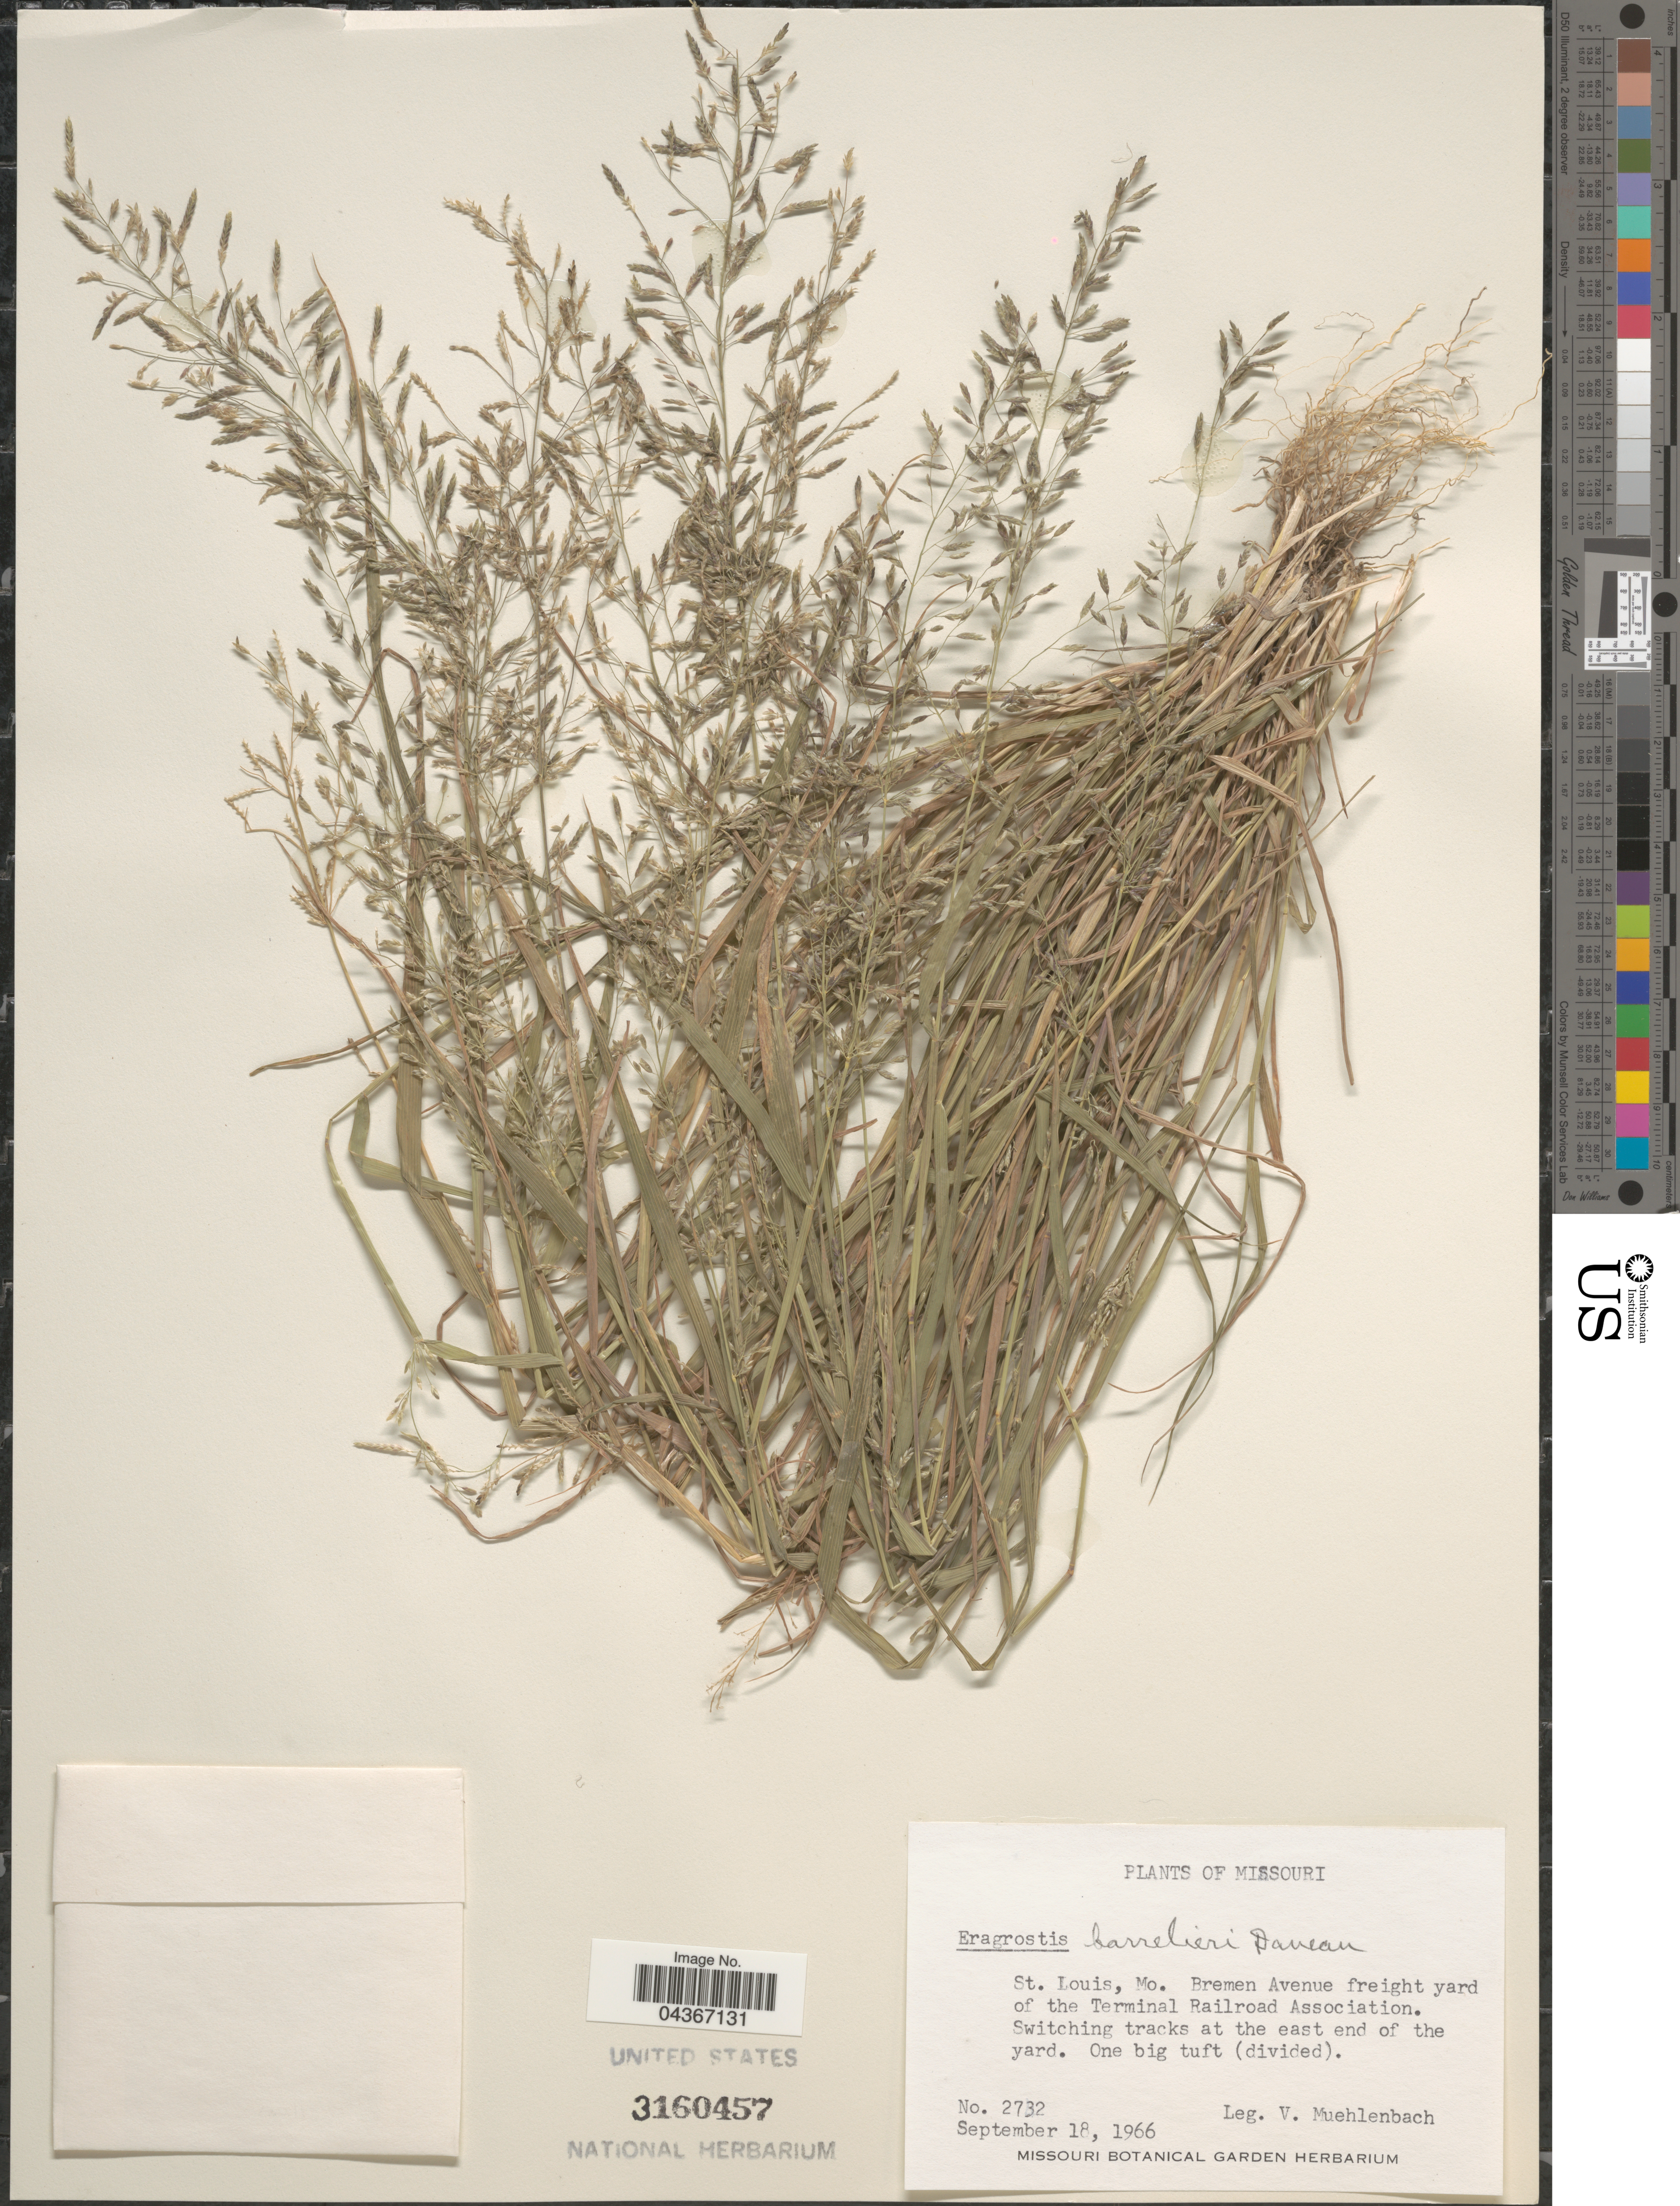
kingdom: Plantae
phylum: Tracheophyta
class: Liliopsida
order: Poales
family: Poaceae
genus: Eragrostis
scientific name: Eragrostis barrelieri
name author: Daveau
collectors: V. Muehlenbach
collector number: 2732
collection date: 1966-09-18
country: United States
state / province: Missouri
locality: St. Louis. Bremen Avenue freight yard of the Terminal Railroad Association. Switching tracks at the east end of the yard.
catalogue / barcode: US 3160457